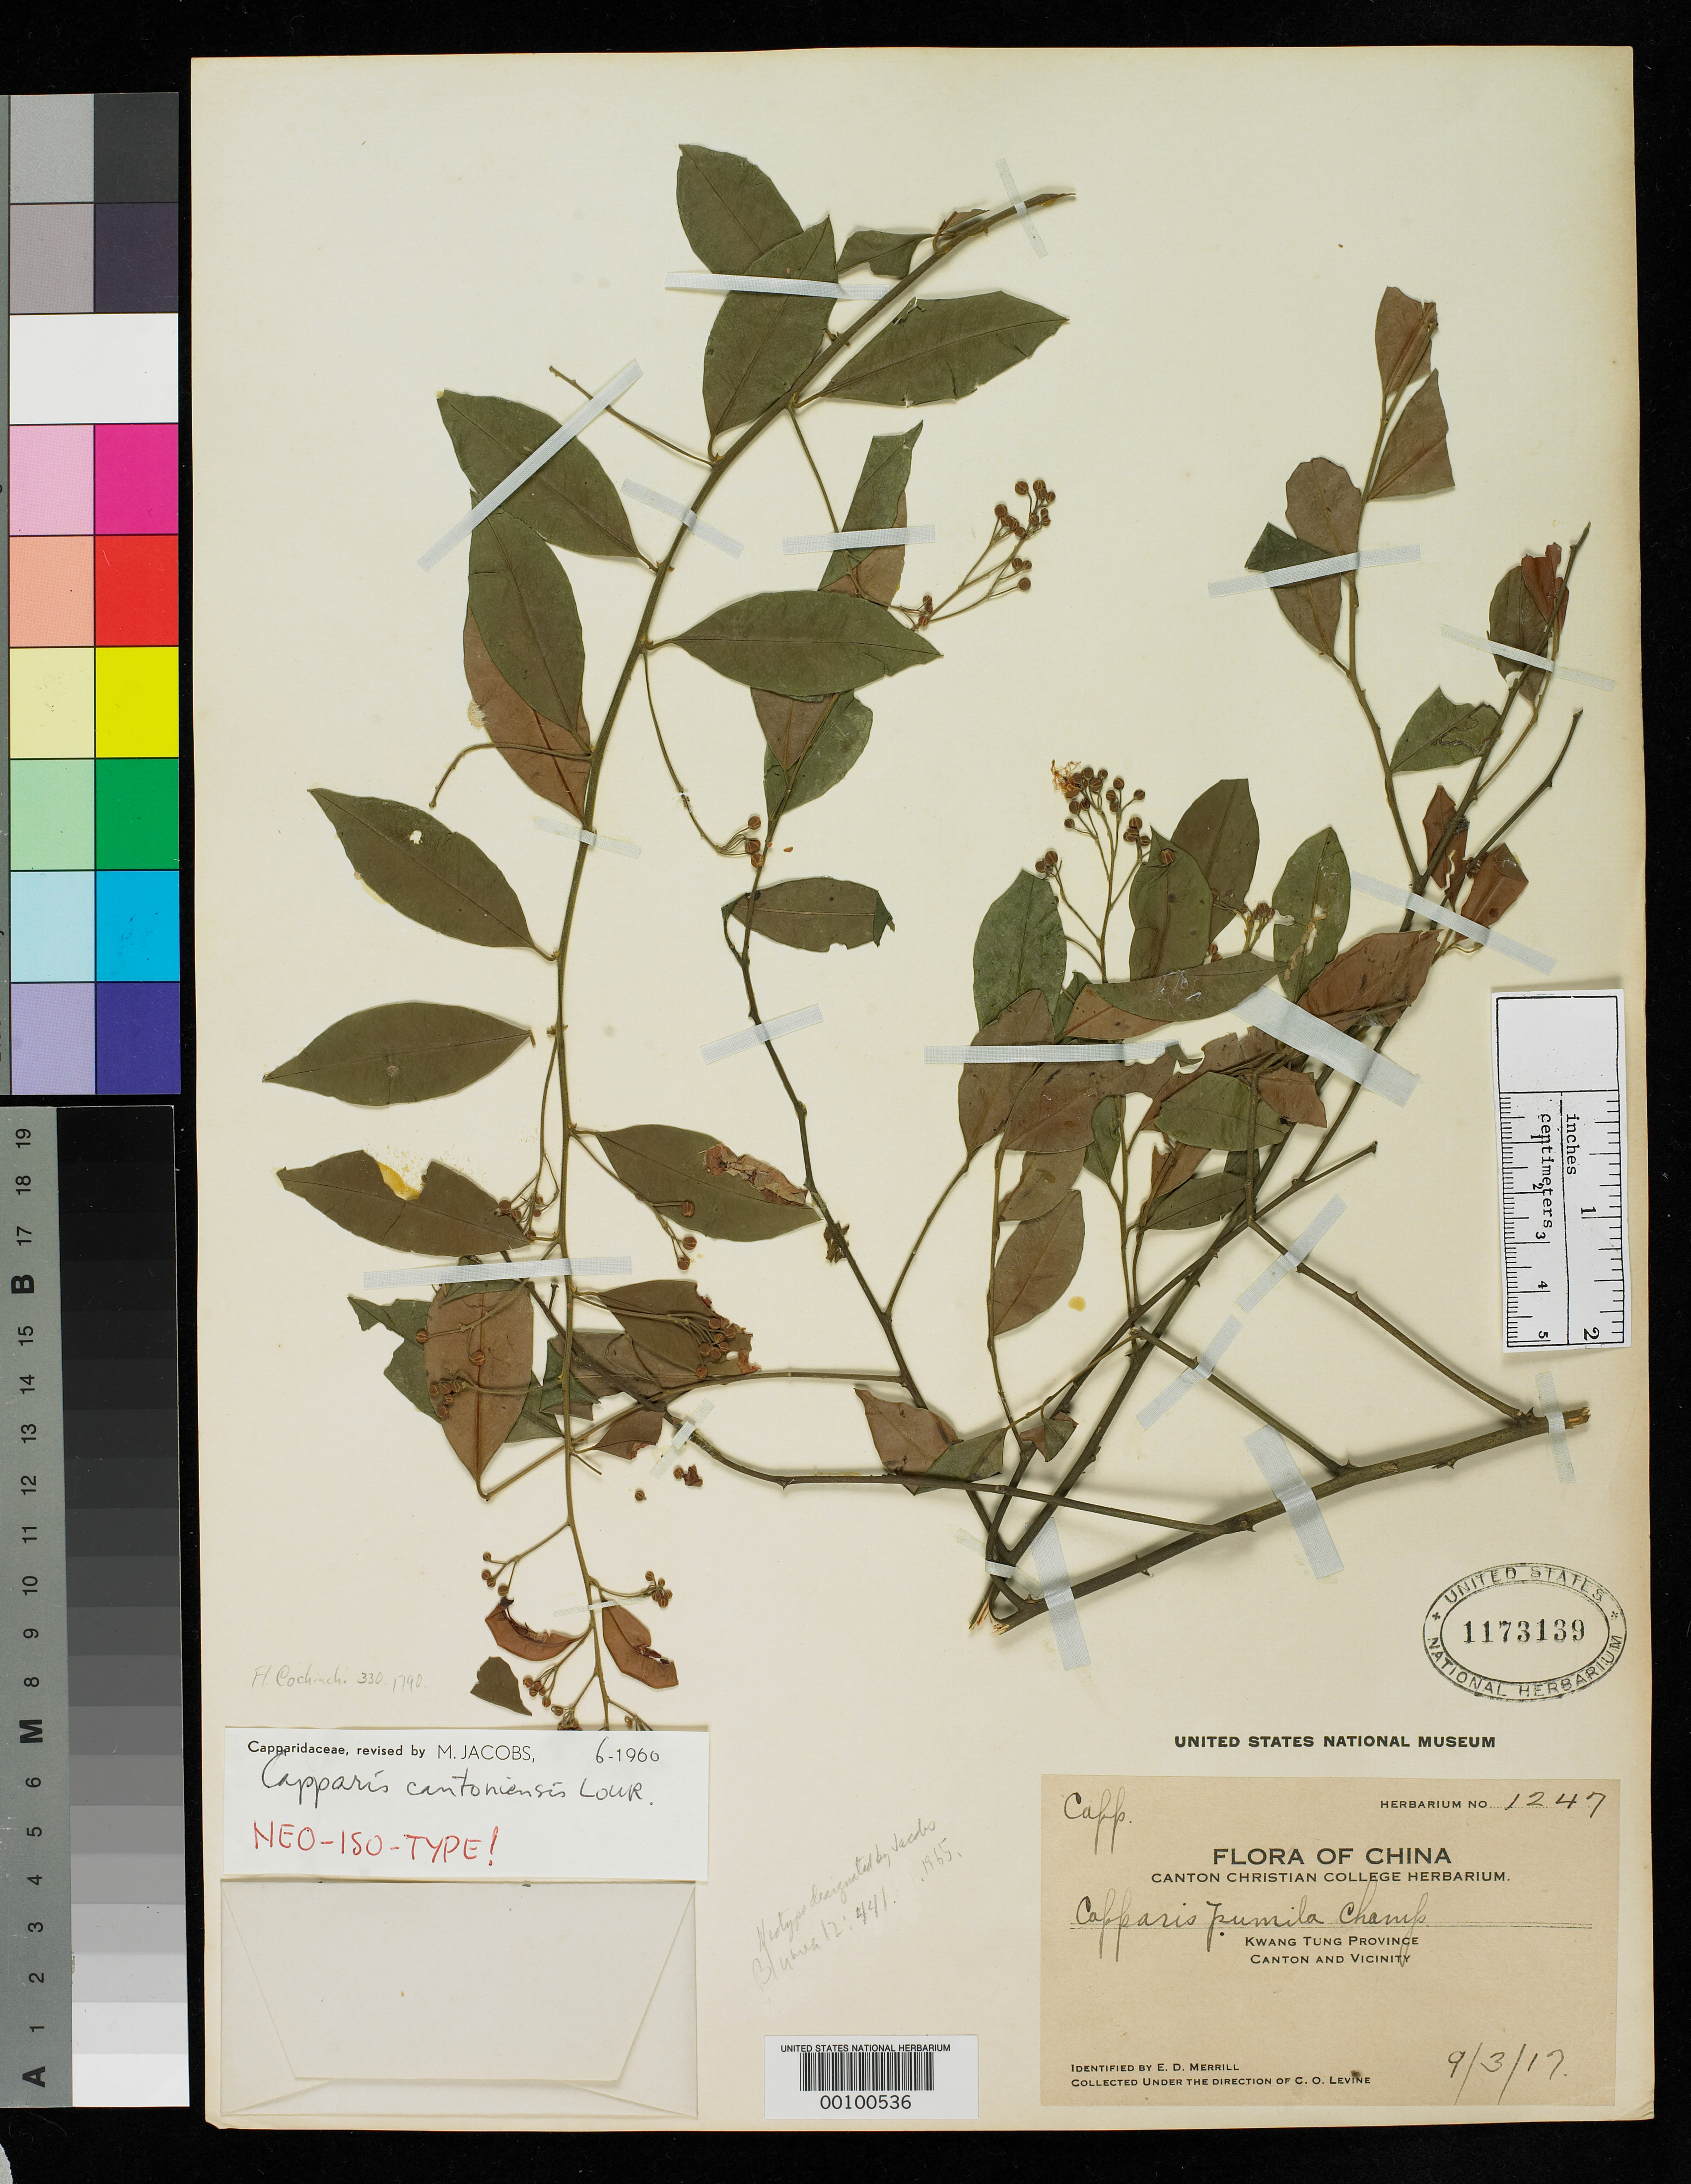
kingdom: Plantae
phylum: Tracheophyta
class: Magnoliopsida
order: Brassicales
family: Capparaceae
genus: Capparis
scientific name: Capparis cantoniensis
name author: Lour.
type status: Isoneotype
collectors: C. O. Levine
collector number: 1247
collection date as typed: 03 Sep 1917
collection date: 1917-09-03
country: China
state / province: Guangdong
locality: Canto.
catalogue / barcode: US 1173139